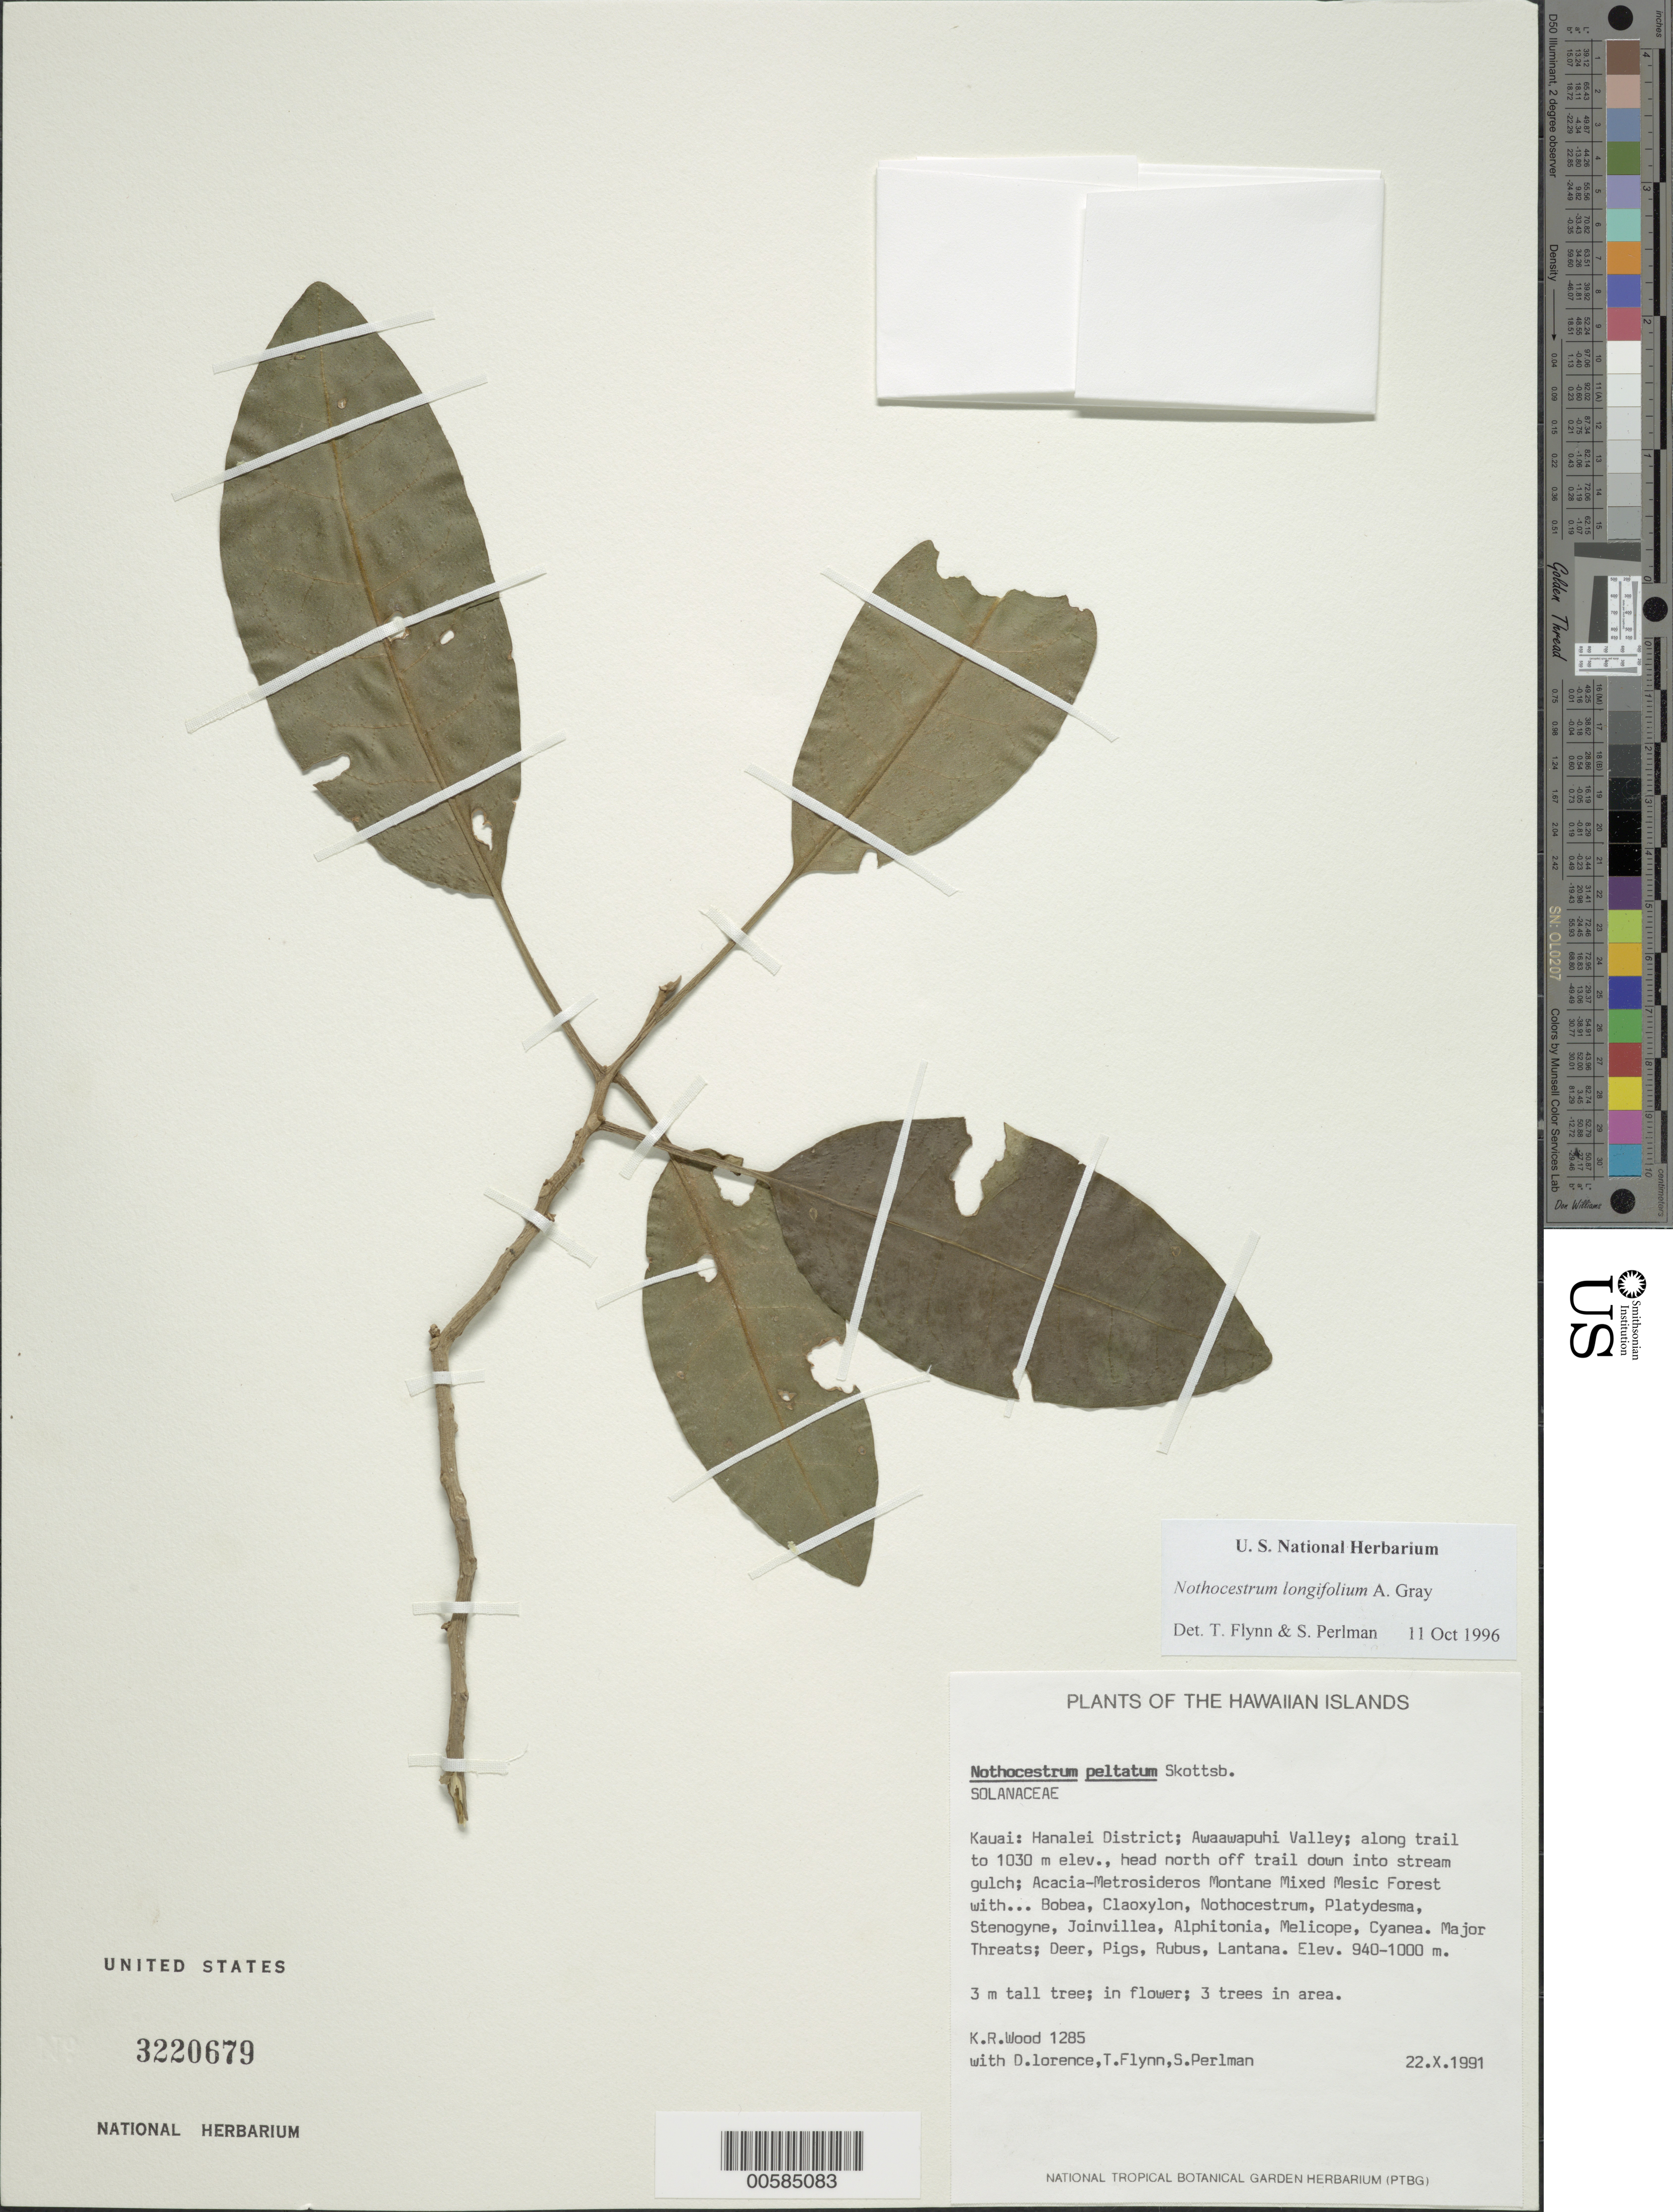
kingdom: Plantae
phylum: Tracheophyta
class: Magnoliopsida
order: Solanales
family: Solanaceae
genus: Nothocestrum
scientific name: Nothocestrum longifolium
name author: A. Gray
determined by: Flynn, T. W.; Perlman, S. P.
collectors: K. R. Wood, D. Lorence, T. W. Flynn & S. P. Perlman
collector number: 1285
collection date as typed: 22 Oct 1991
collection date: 1991-10-22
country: United States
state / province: Hawaii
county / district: Kauai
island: Kaua'i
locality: Hanalei Dist; Awaawapuhi Valley; along trail to 1030 m elev, head N off trail down into stream gulch.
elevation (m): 940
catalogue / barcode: US 3220679